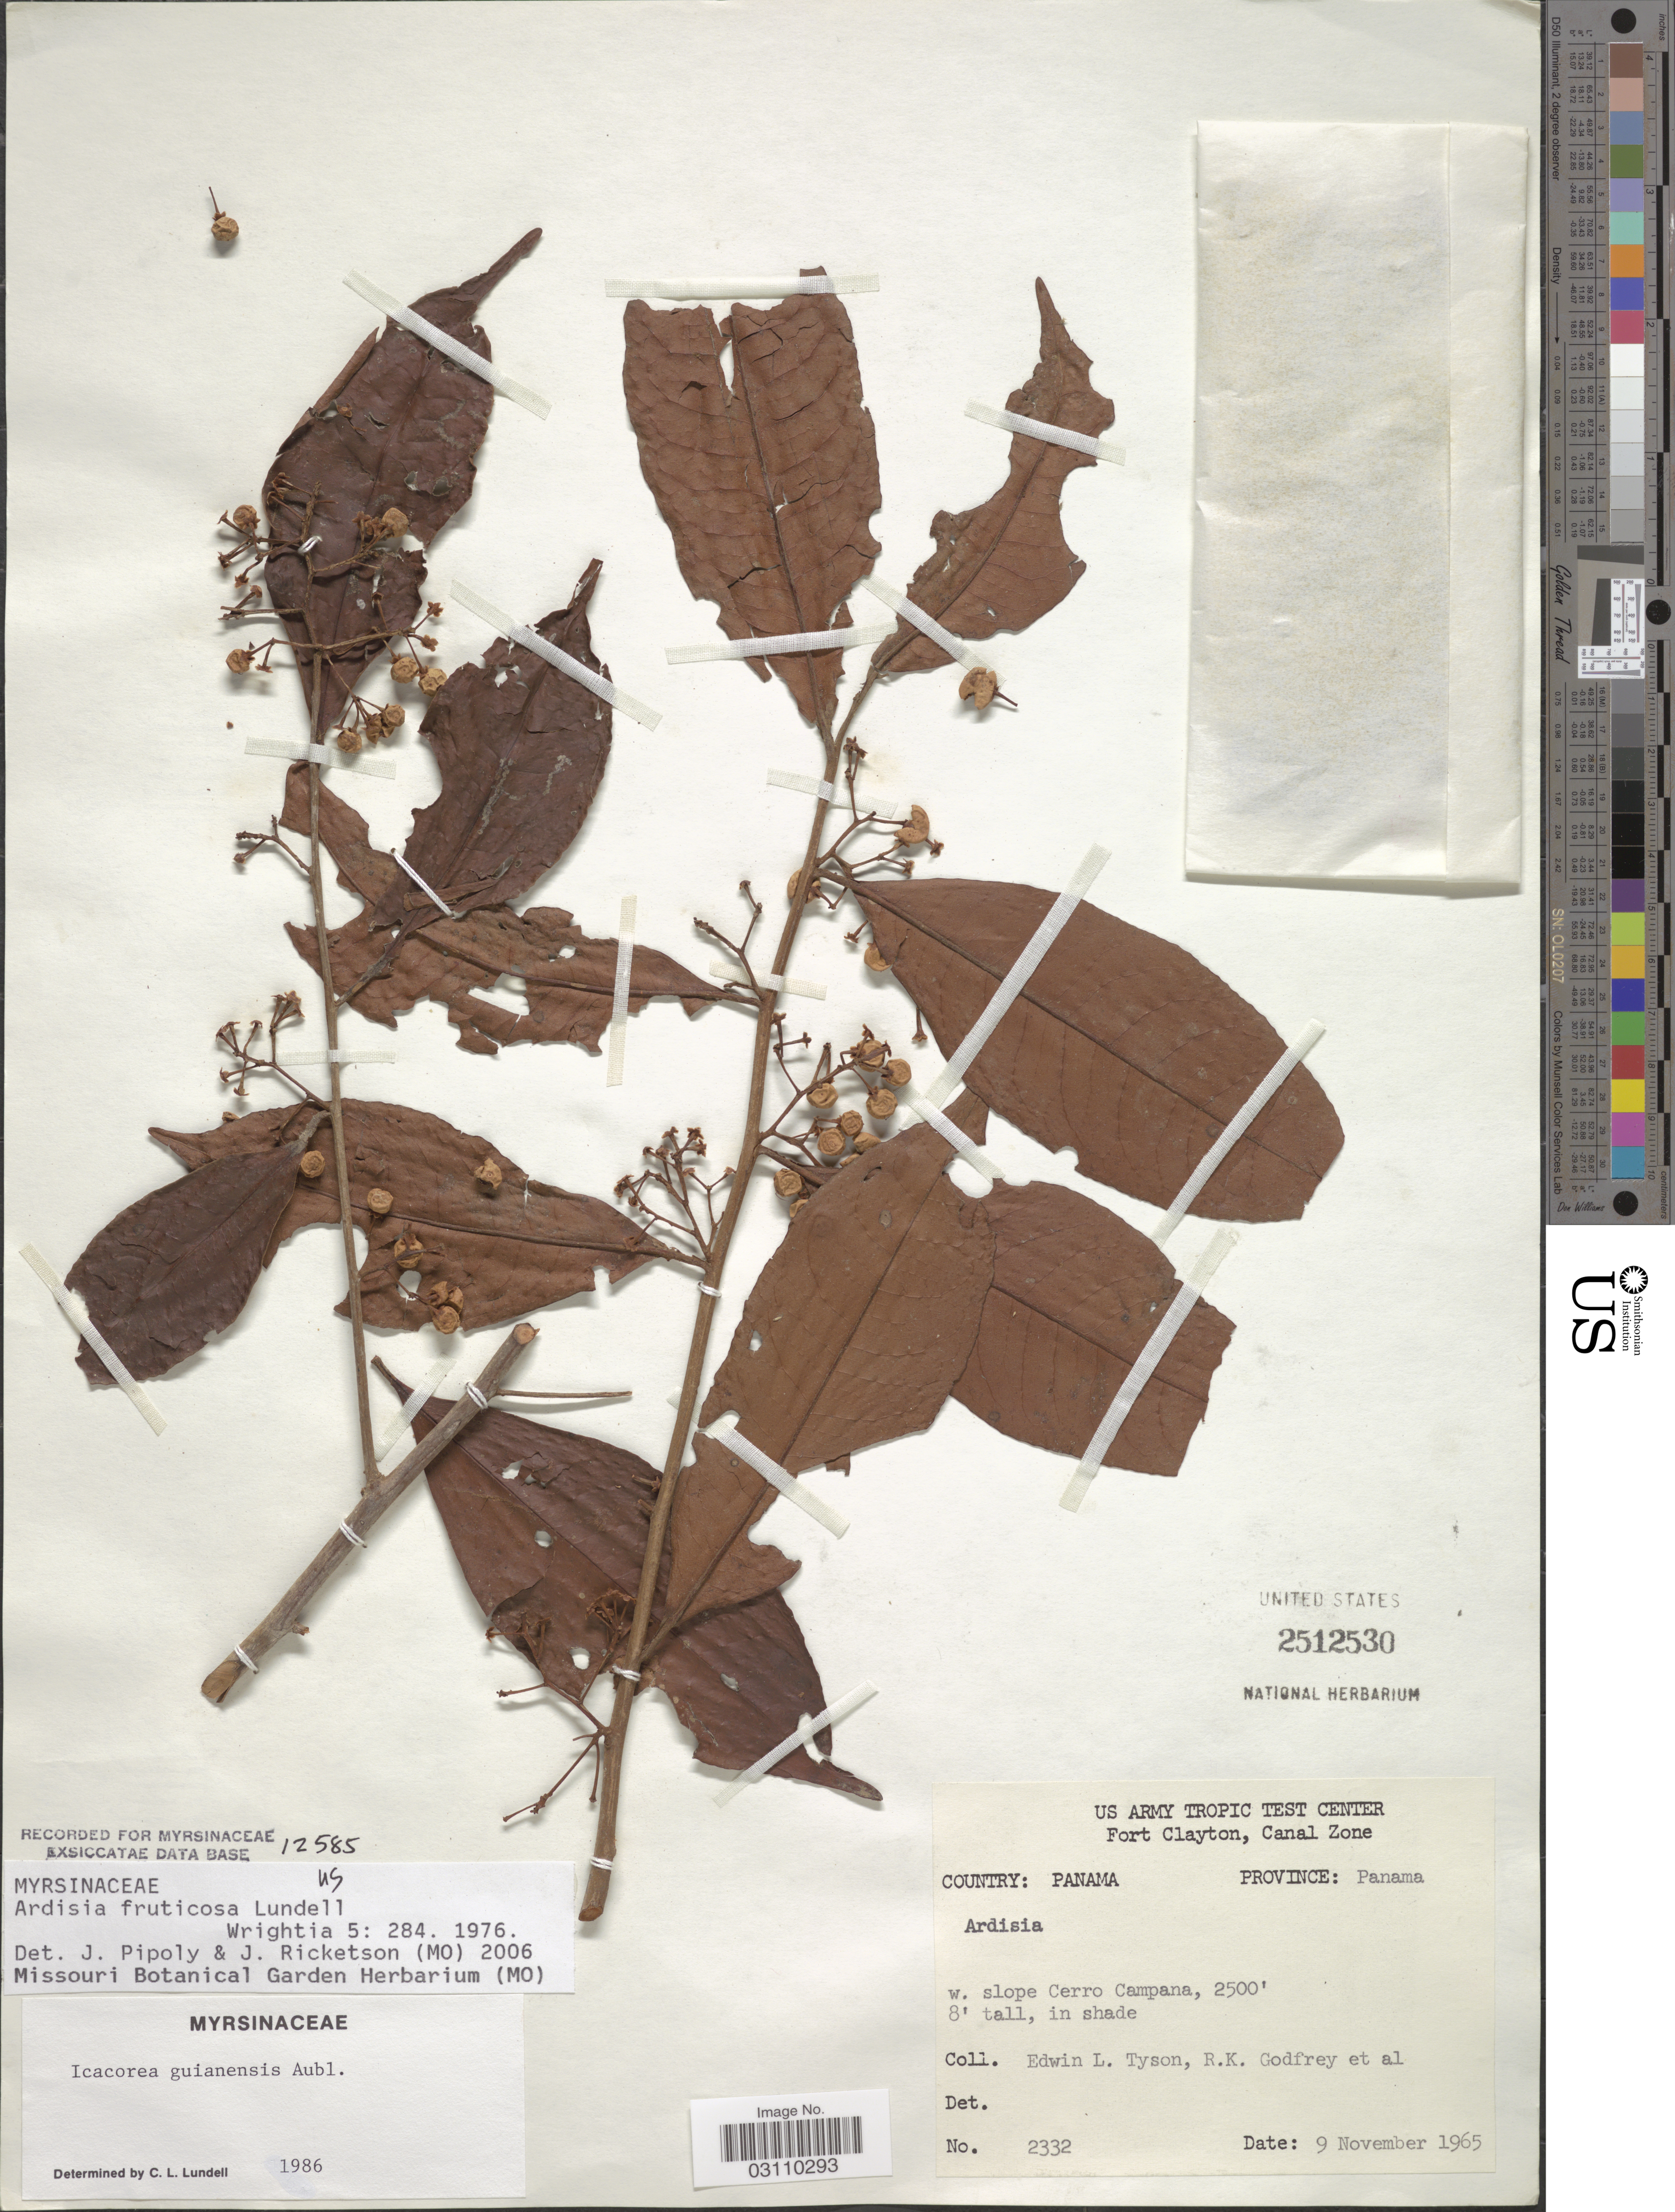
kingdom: Plantae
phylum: Tracheophyta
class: Magnoliopsida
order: Ericales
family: Primulaceae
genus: Ardisia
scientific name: Ardisia fruticosa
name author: Lundell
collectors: E. L. Tyson, R. K. Godfrey & et al.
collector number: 2332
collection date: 1965-11-09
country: Panama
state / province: Panamá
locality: W. slope Cerro Campana.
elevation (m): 762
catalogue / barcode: US 2512530